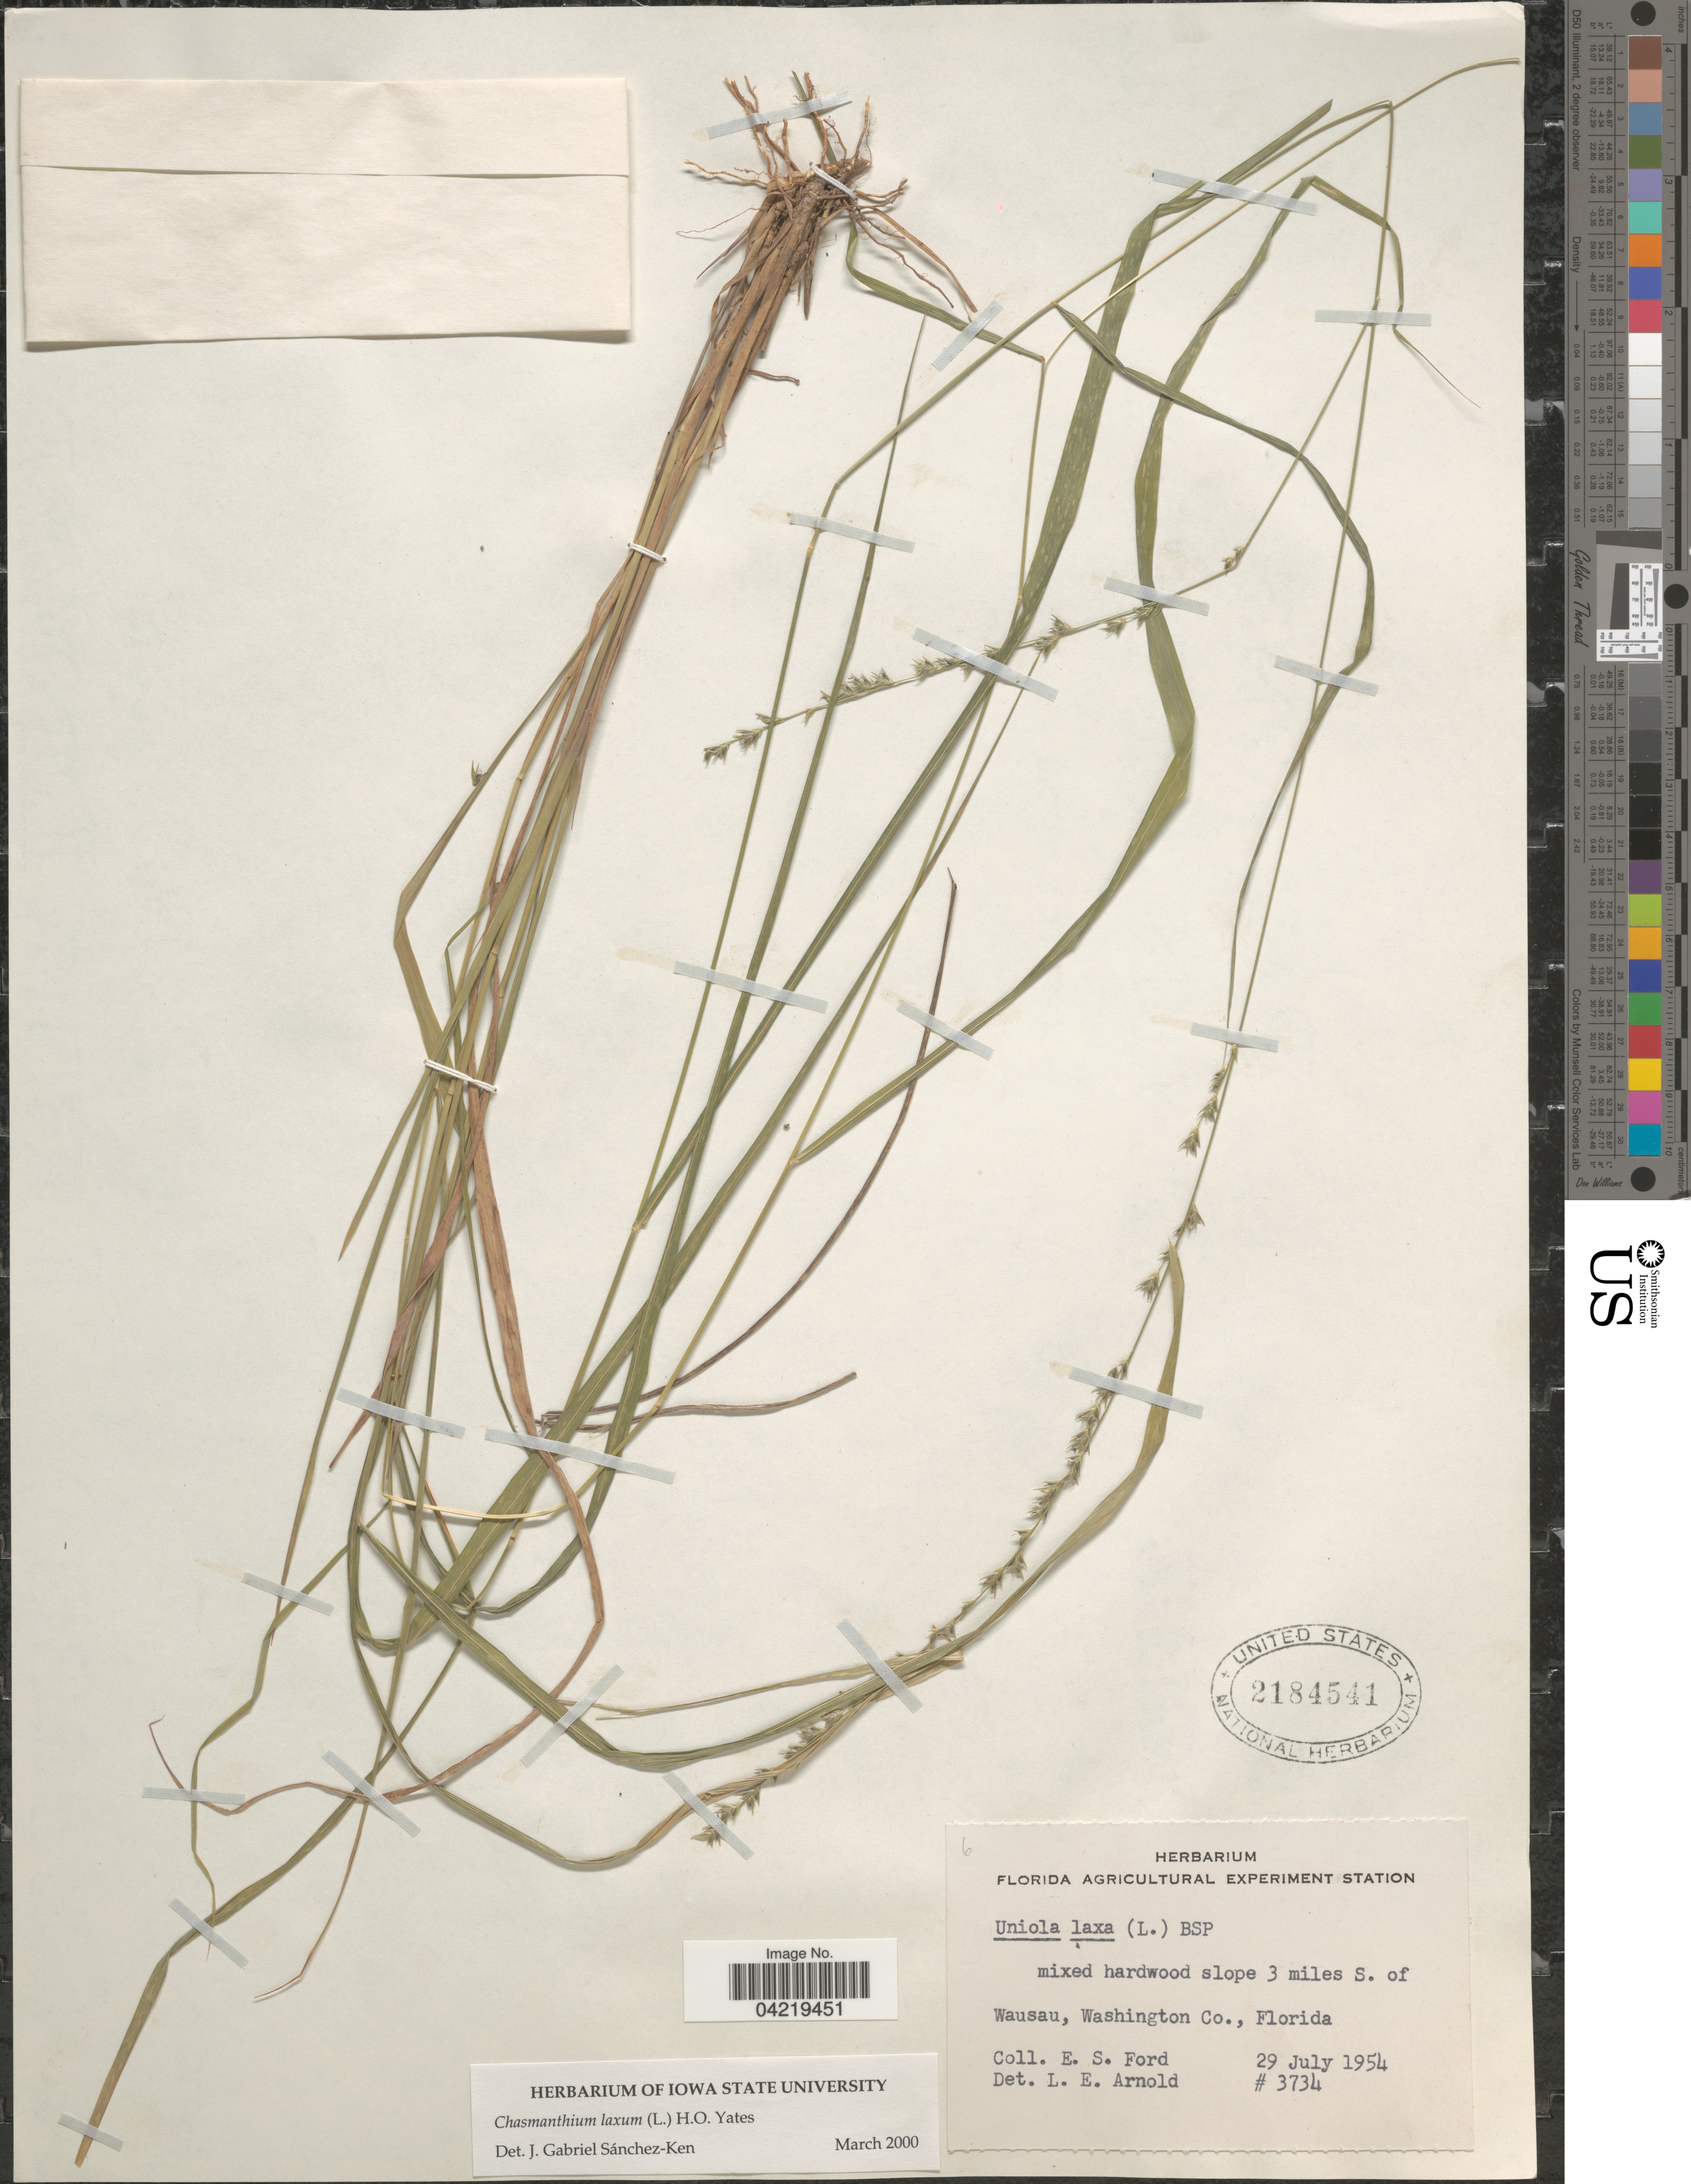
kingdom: Plantae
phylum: Tracheophyta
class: Liliopsida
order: Poales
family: Poaceae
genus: Chasmanthium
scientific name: Chasmanthium laxum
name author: (L.) H.O. Yates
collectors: E. Ford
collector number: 3734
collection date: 1954-07-29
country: United States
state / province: Florida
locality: Mixed hardwood slope 3 miles S. of Wausau, Washington Co.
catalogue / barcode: US 2184541